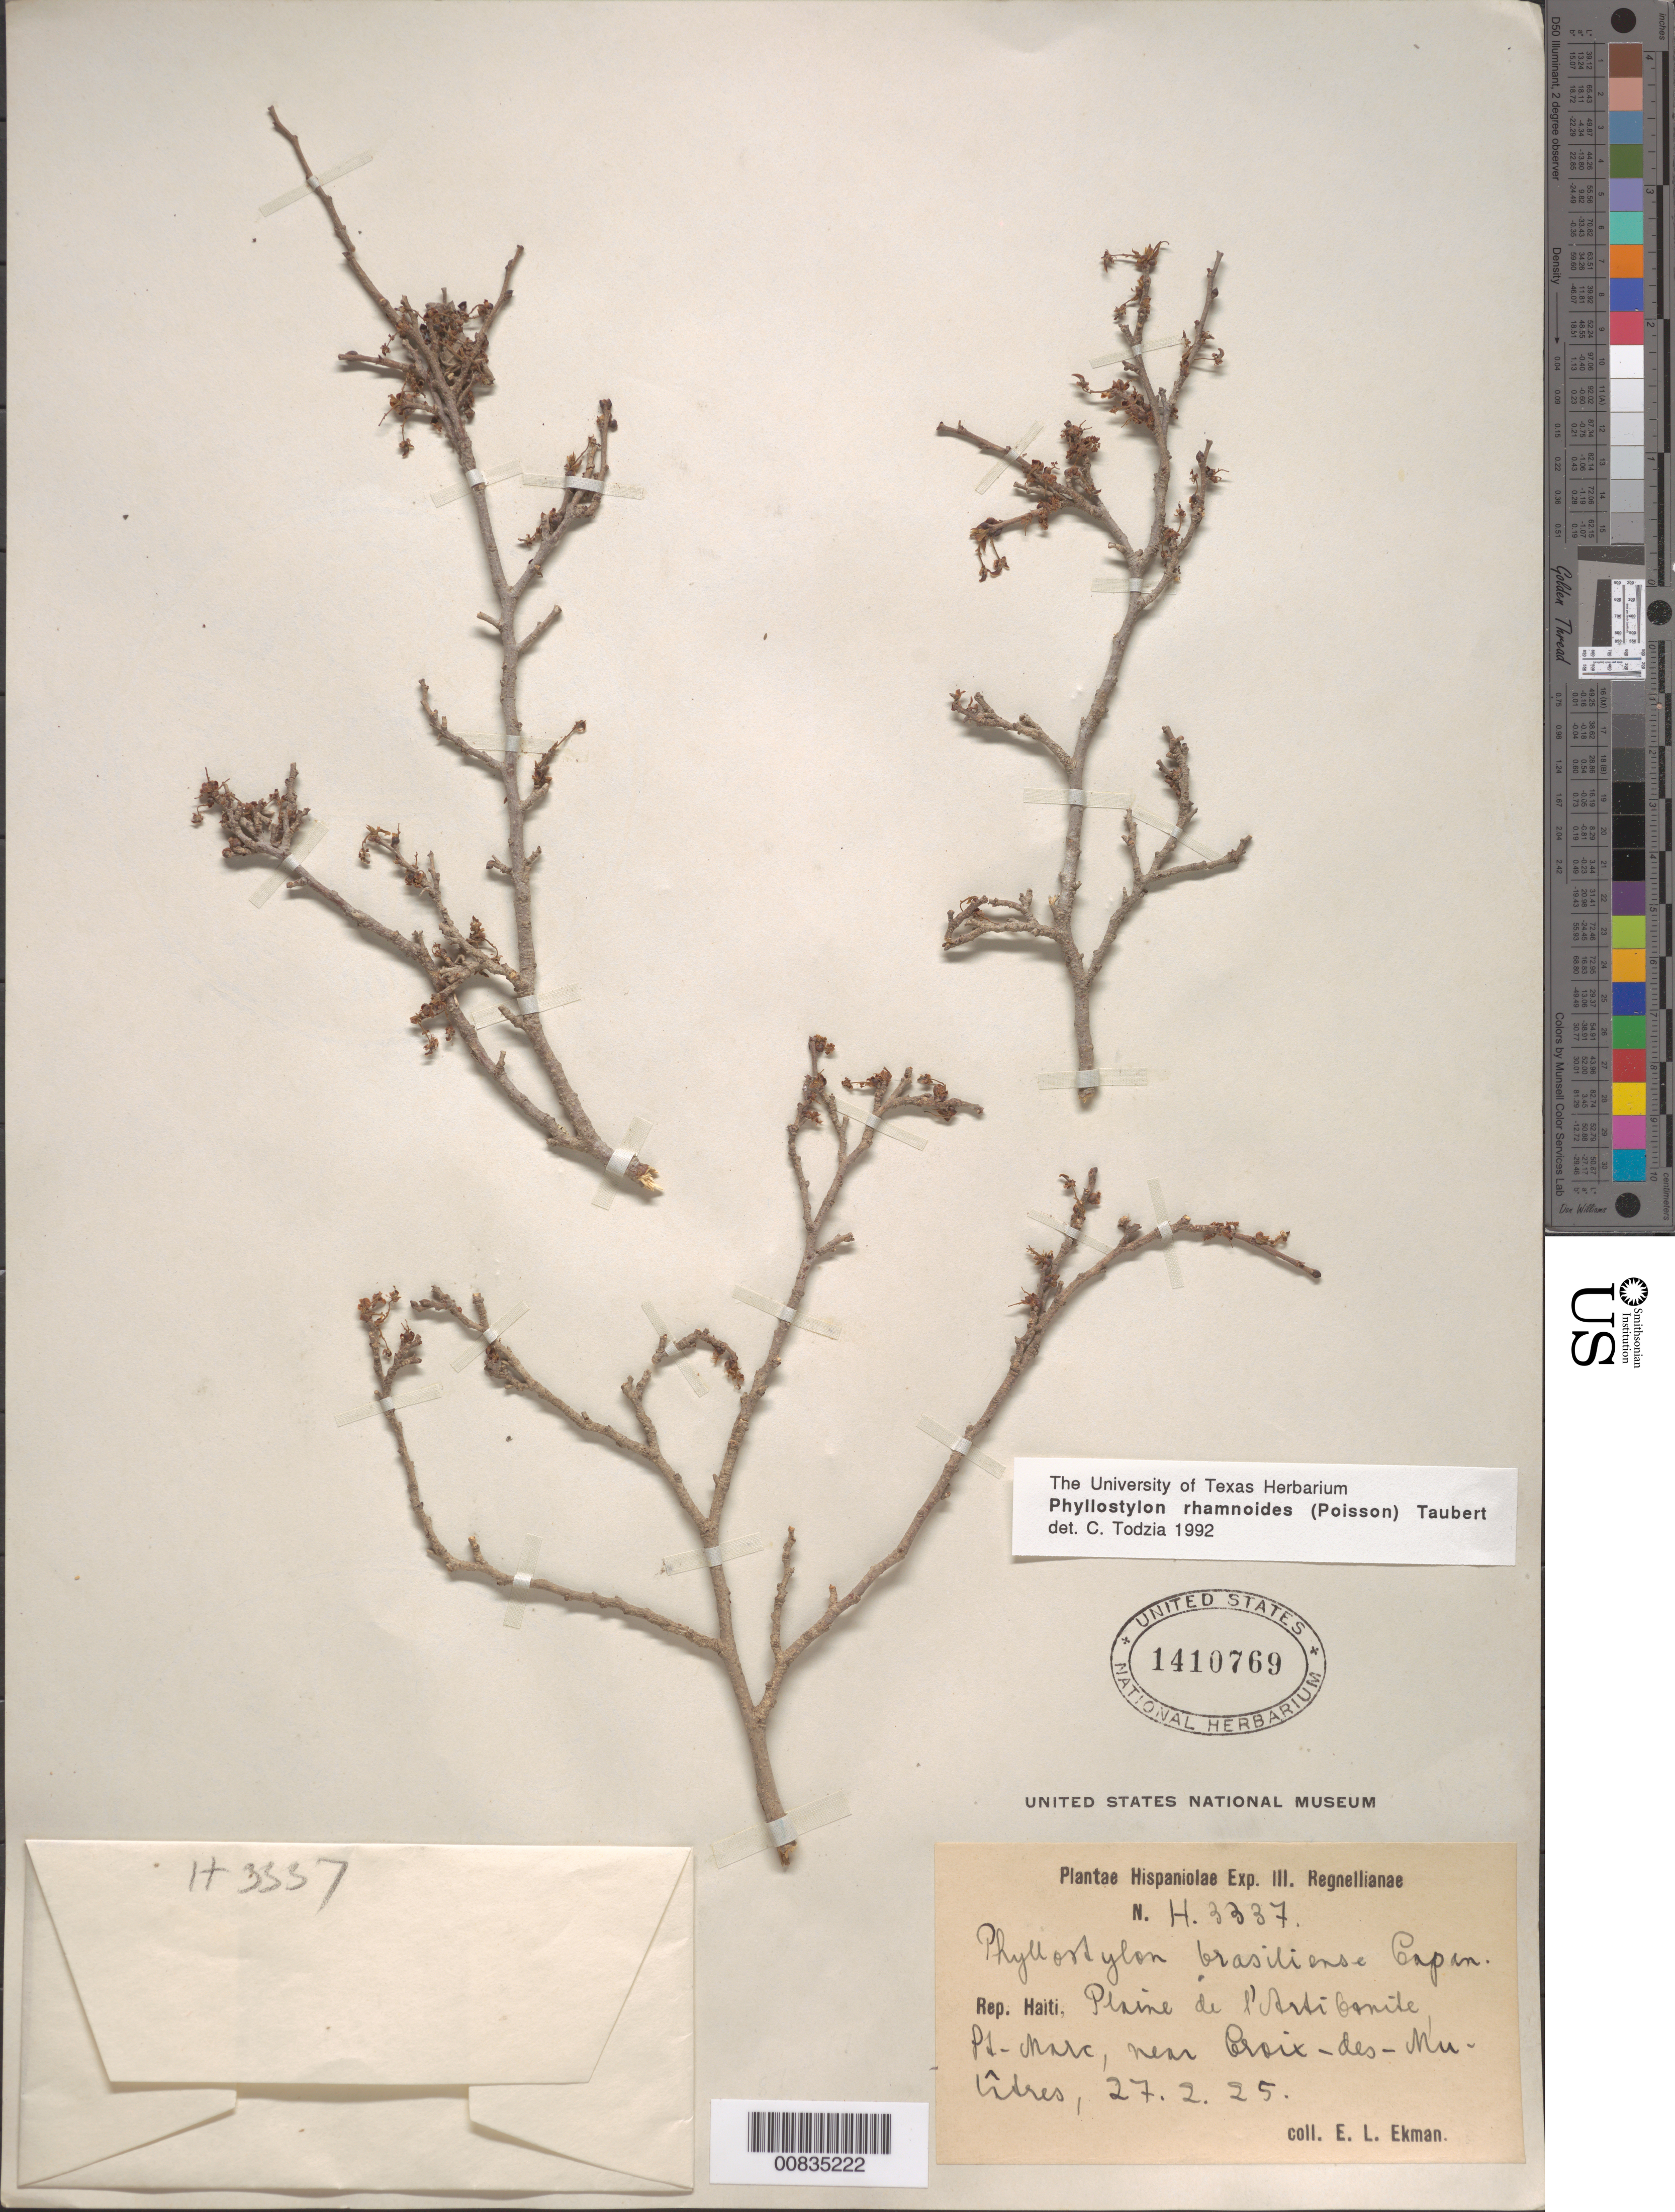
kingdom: Plantae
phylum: Tracheophyta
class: Magnoliopsida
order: Rosales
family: Ulmaceae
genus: Phyllostylon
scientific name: Phyllostylon rhamnoides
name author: (J. Poiss.) Taub.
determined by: Todzia, C. A., (TEX), University of Texas Austin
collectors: E. L. Ekman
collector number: H 3337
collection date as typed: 27 Feb 1925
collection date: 1925-02-27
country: Haiti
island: Hispaniola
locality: Plaine de l'Artibonite, St-marc, near Croix-des-"Mulâtres".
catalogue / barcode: US 1410769